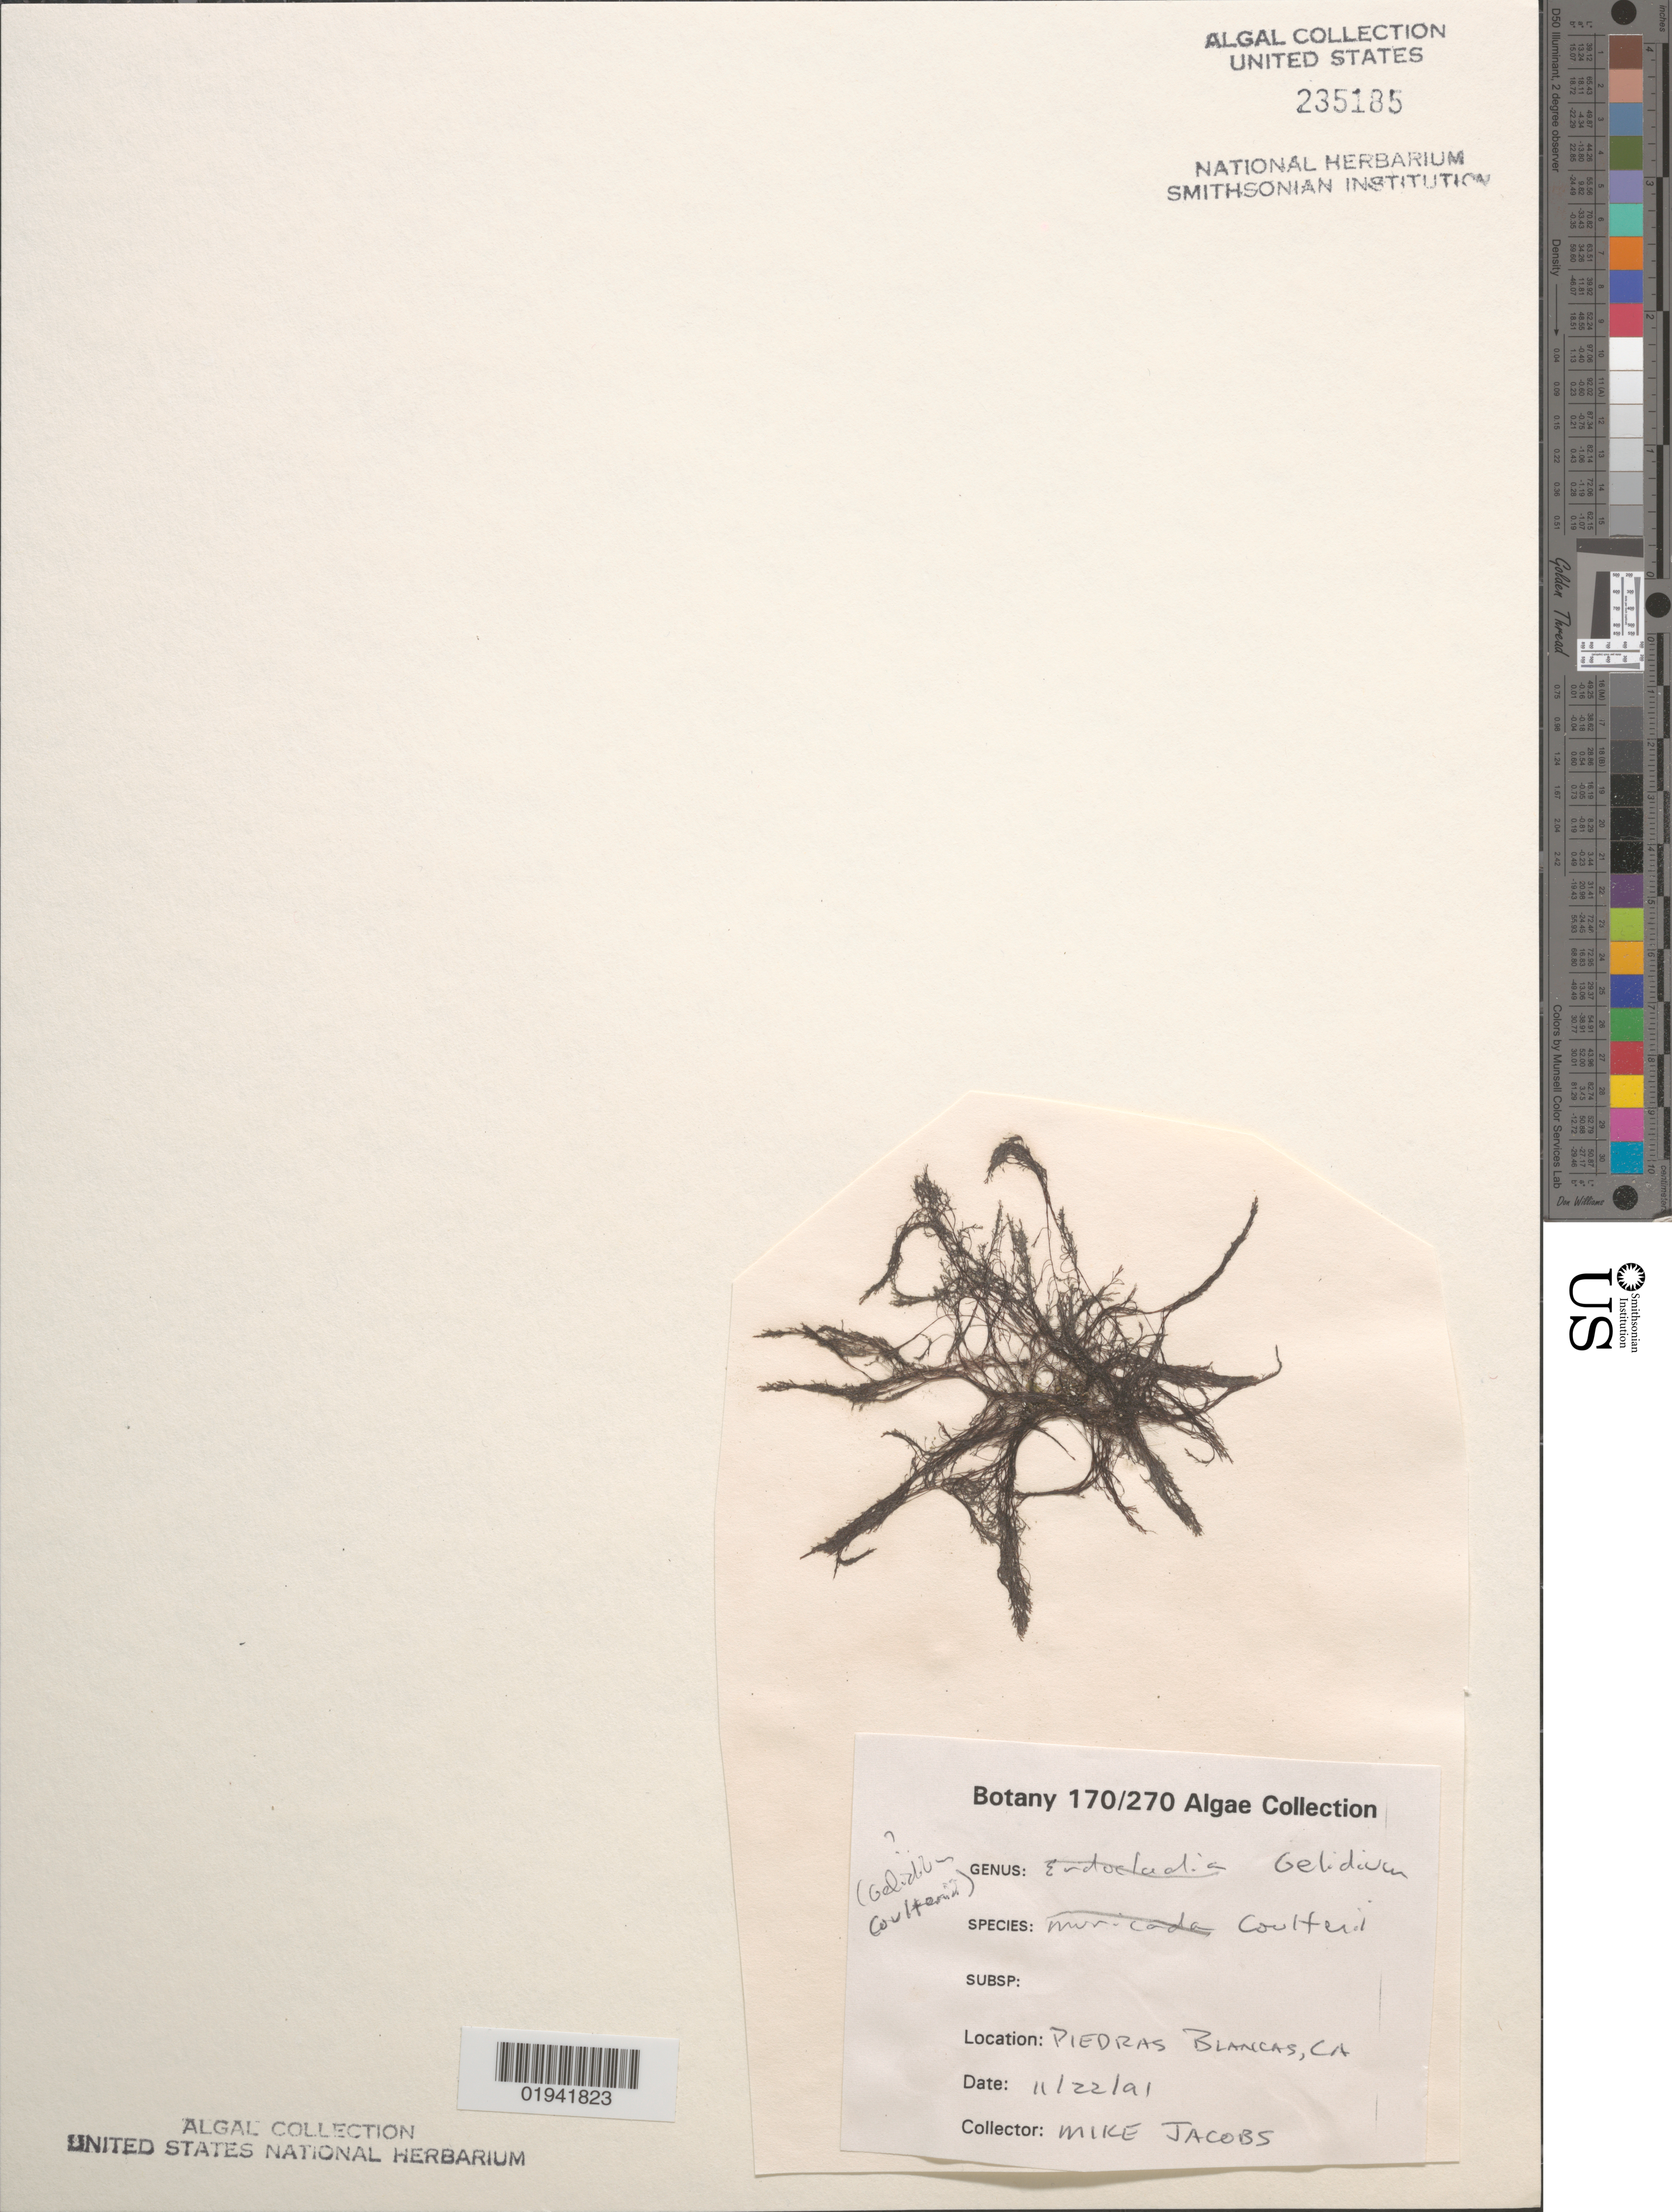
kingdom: Plantae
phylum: Rhodophyta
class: Florideophyceae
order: Gelidiales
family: Gelidiaceae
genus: Gelidium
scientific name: Gelidium coulteri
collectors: M. Jacobs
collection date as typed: Transcribed d/m/y: 22/11/91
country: United States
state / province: California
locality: Piedras Blancas.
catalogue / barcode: US 235185